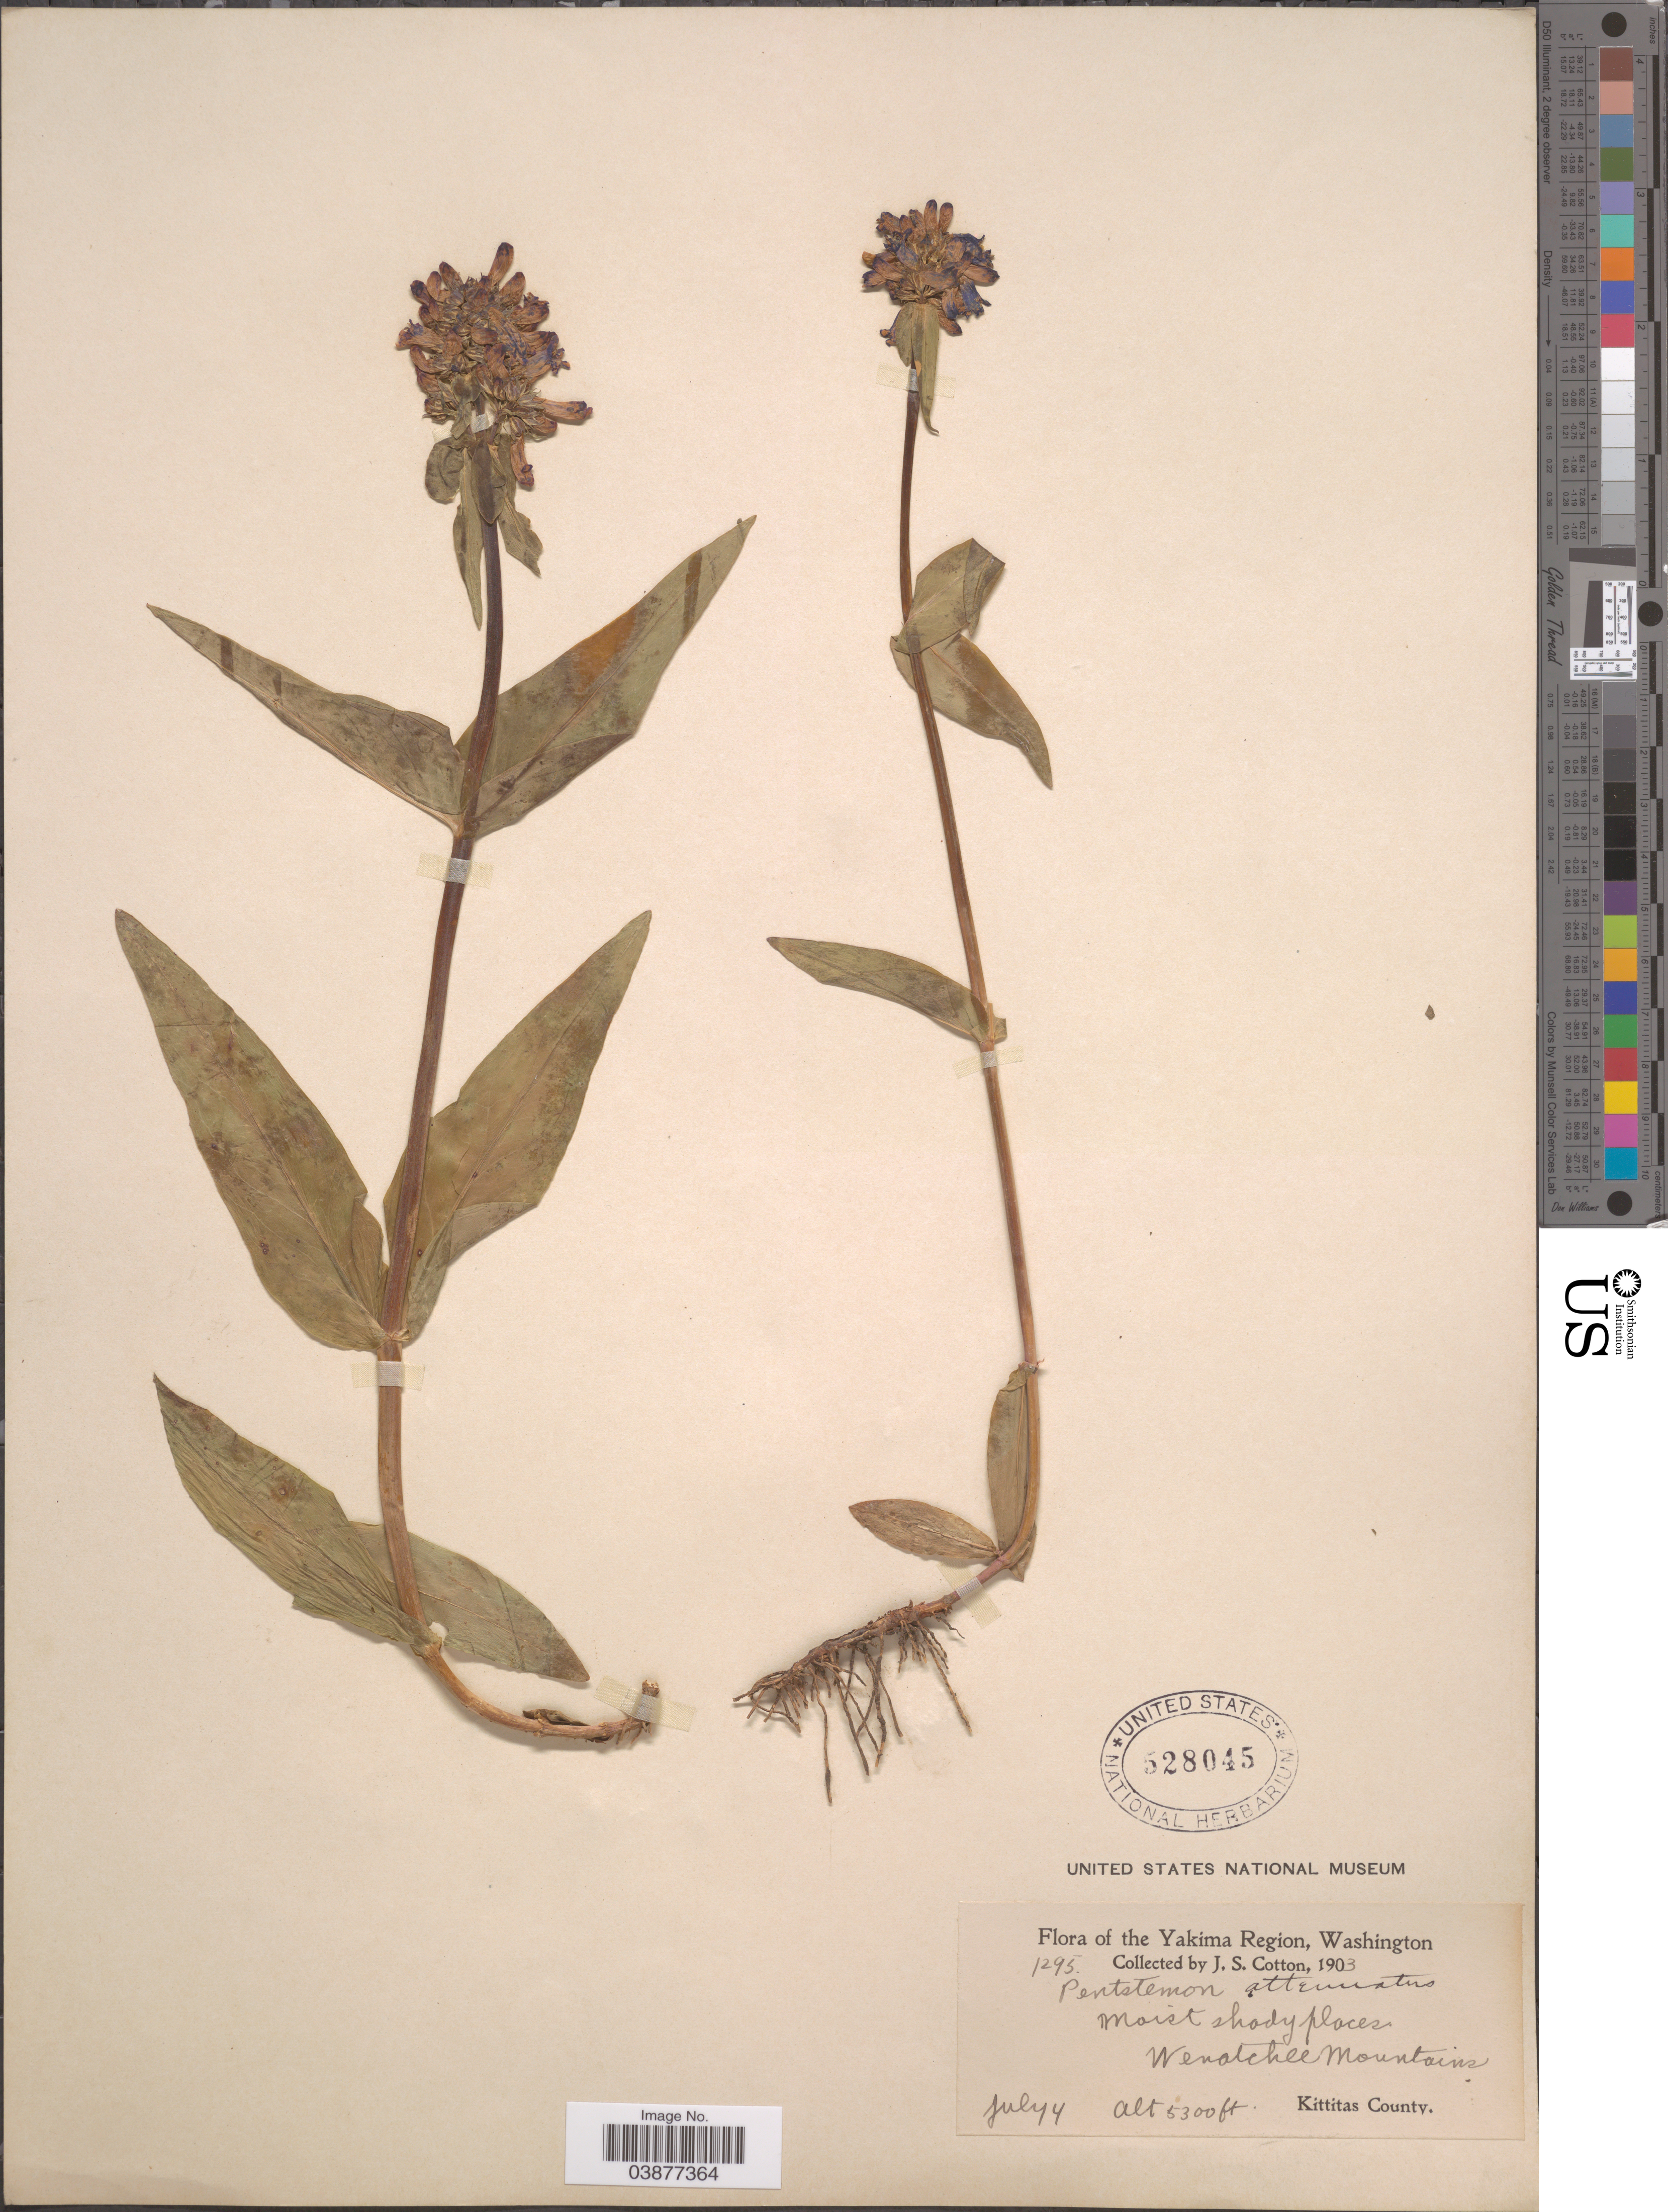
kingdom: Plantae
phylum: Tracheophyta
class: Magnoliopsida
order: Lamiales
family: Plantaginaceae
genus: Penstemon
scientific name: Penstemon productus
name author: Greene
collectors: J. S. Cotton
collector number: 1295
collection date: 1903-07-04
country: United States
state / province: Washington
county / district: Kittitas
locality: Yakima Region. Wenatchee Mountains. Kittitas County.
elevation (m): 1615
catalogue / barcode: US 528045